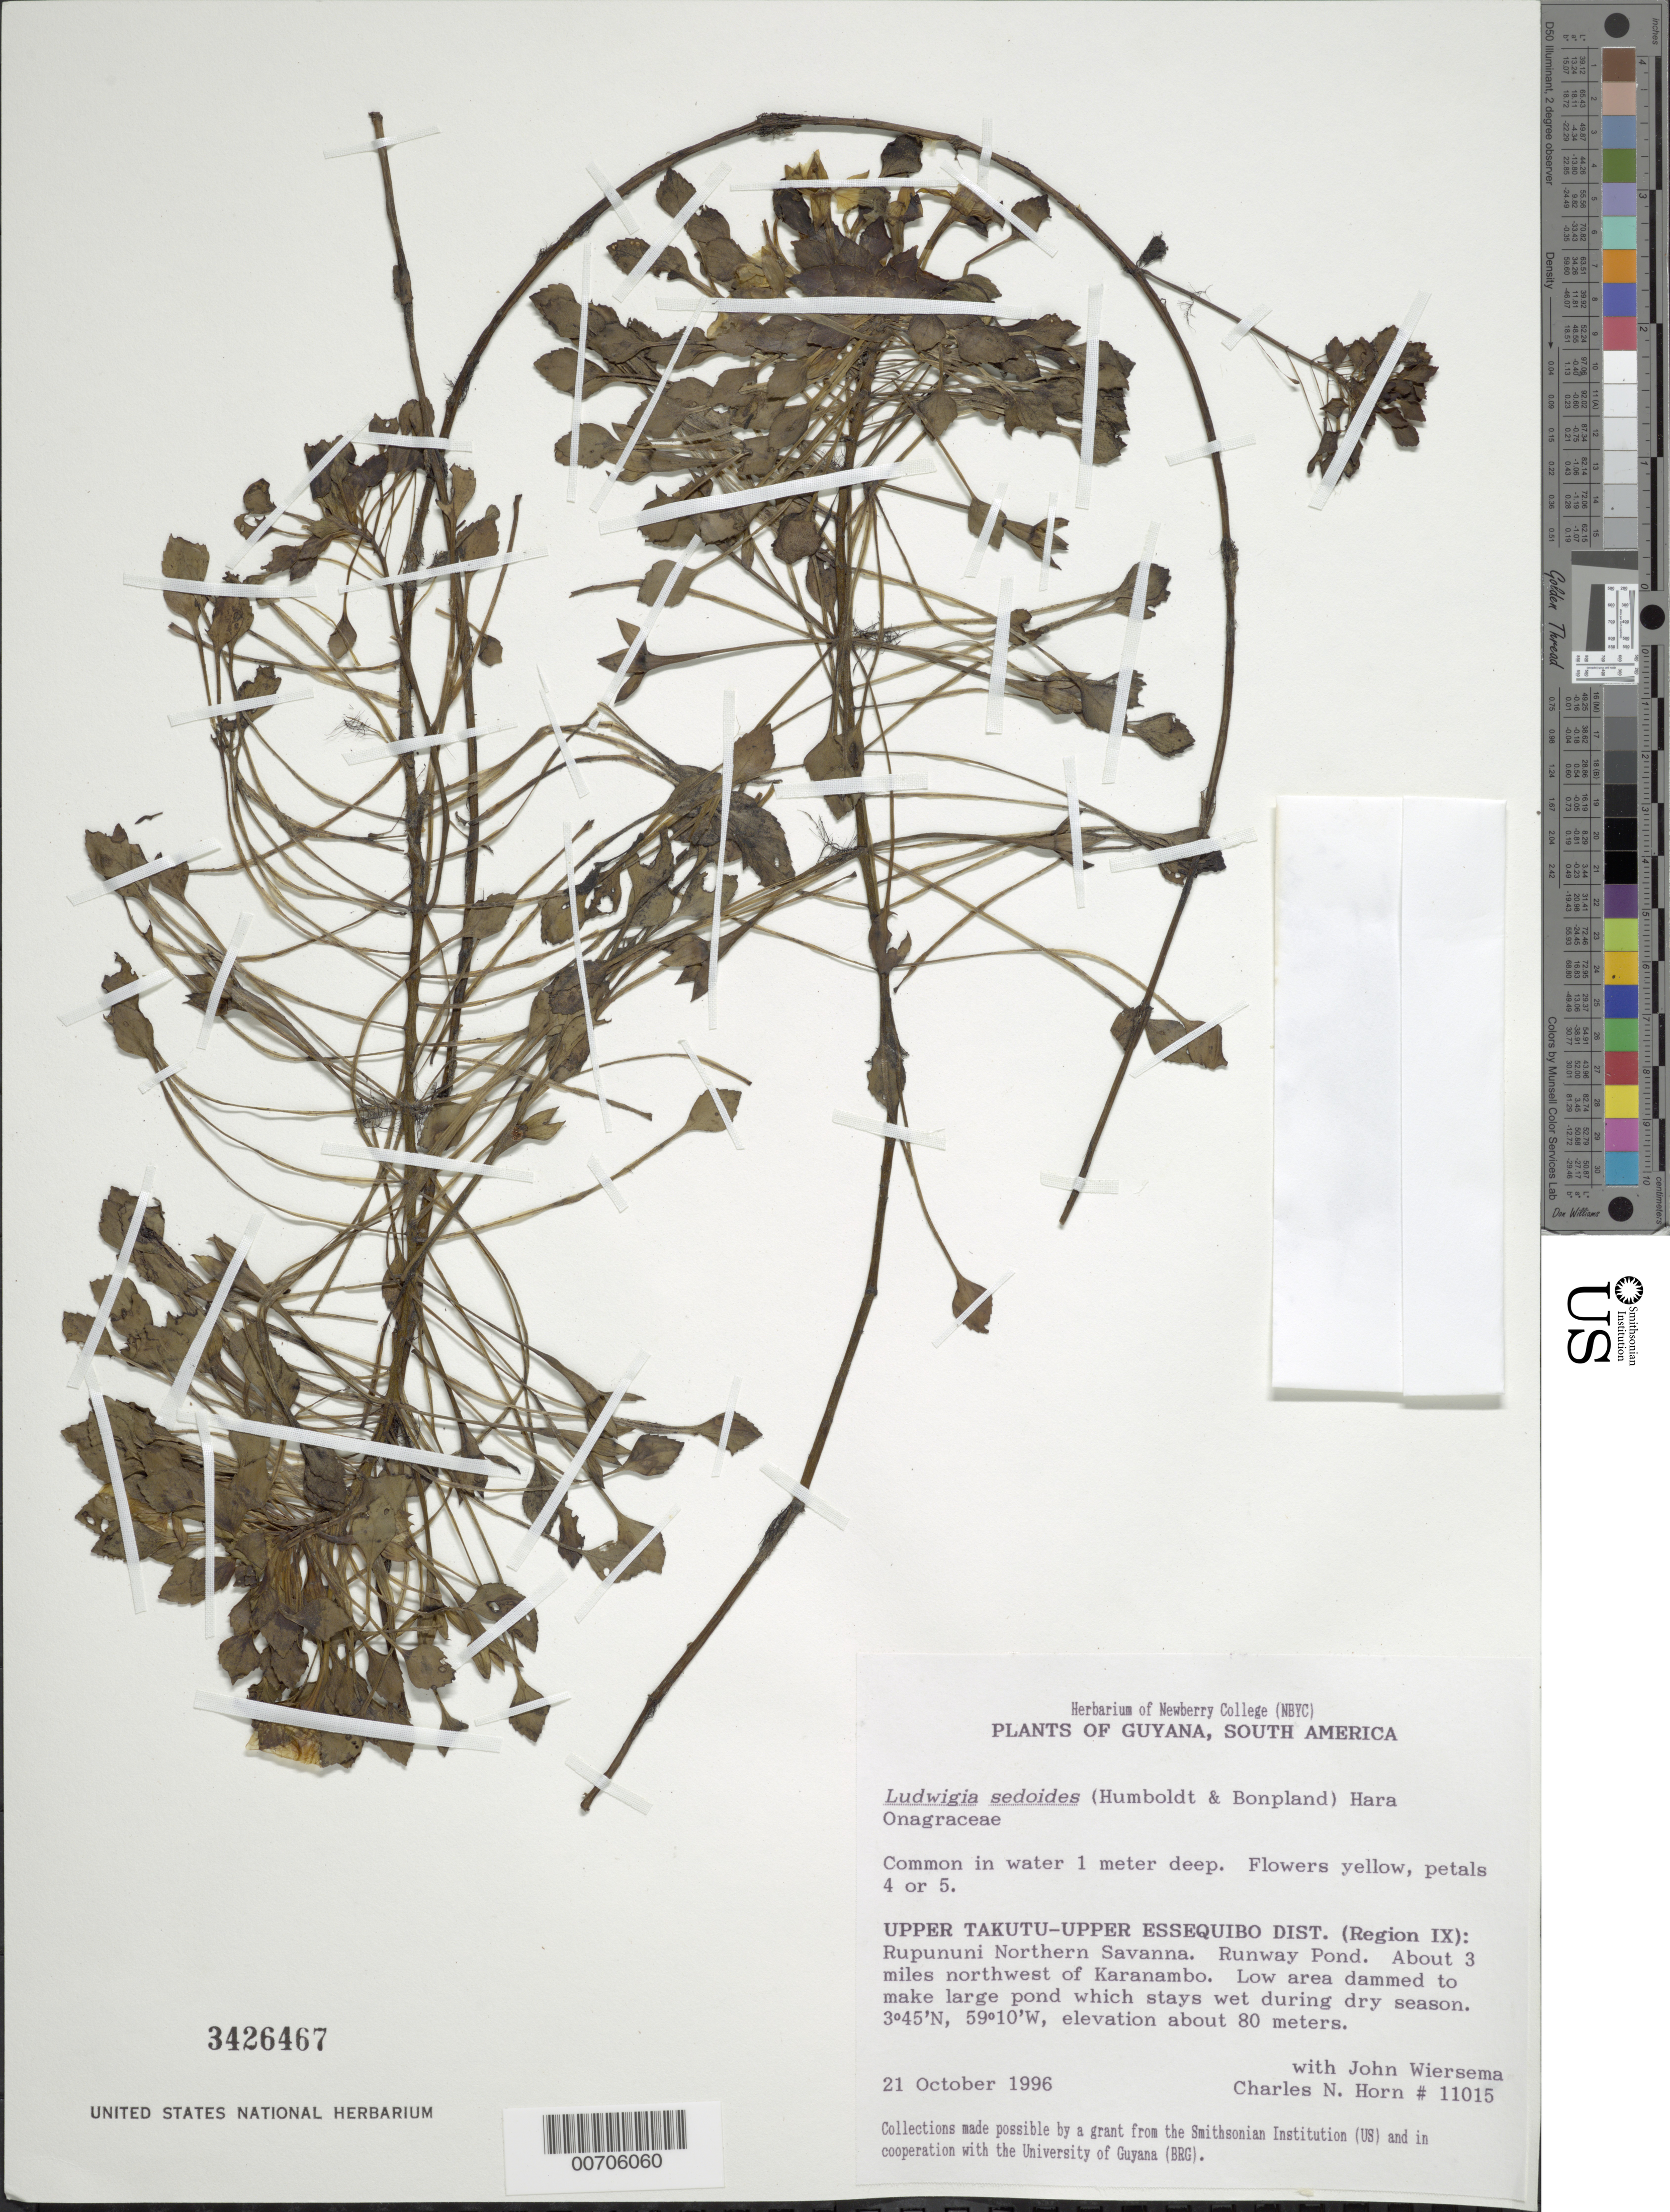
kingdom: Plantae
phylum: Tracheophyta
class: Magnoliopsida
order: Myrtales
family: Onagraceae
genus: Ludwigia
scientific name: Ludwigia sedoides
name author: (Humb. & Bonpl.) H. Hara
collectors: C. N. Horn & J. H. Wiersema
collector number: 11015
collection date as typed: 21-Oct-96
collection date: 1996-10-21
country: Guyana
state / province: U. Takutu-U. Essequibo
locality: Rupununi Northern Savanna, Runaway Pond, 3 mi NW of Karanambo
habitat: Water 1 m deep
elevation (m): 80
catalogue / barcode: US 3426467